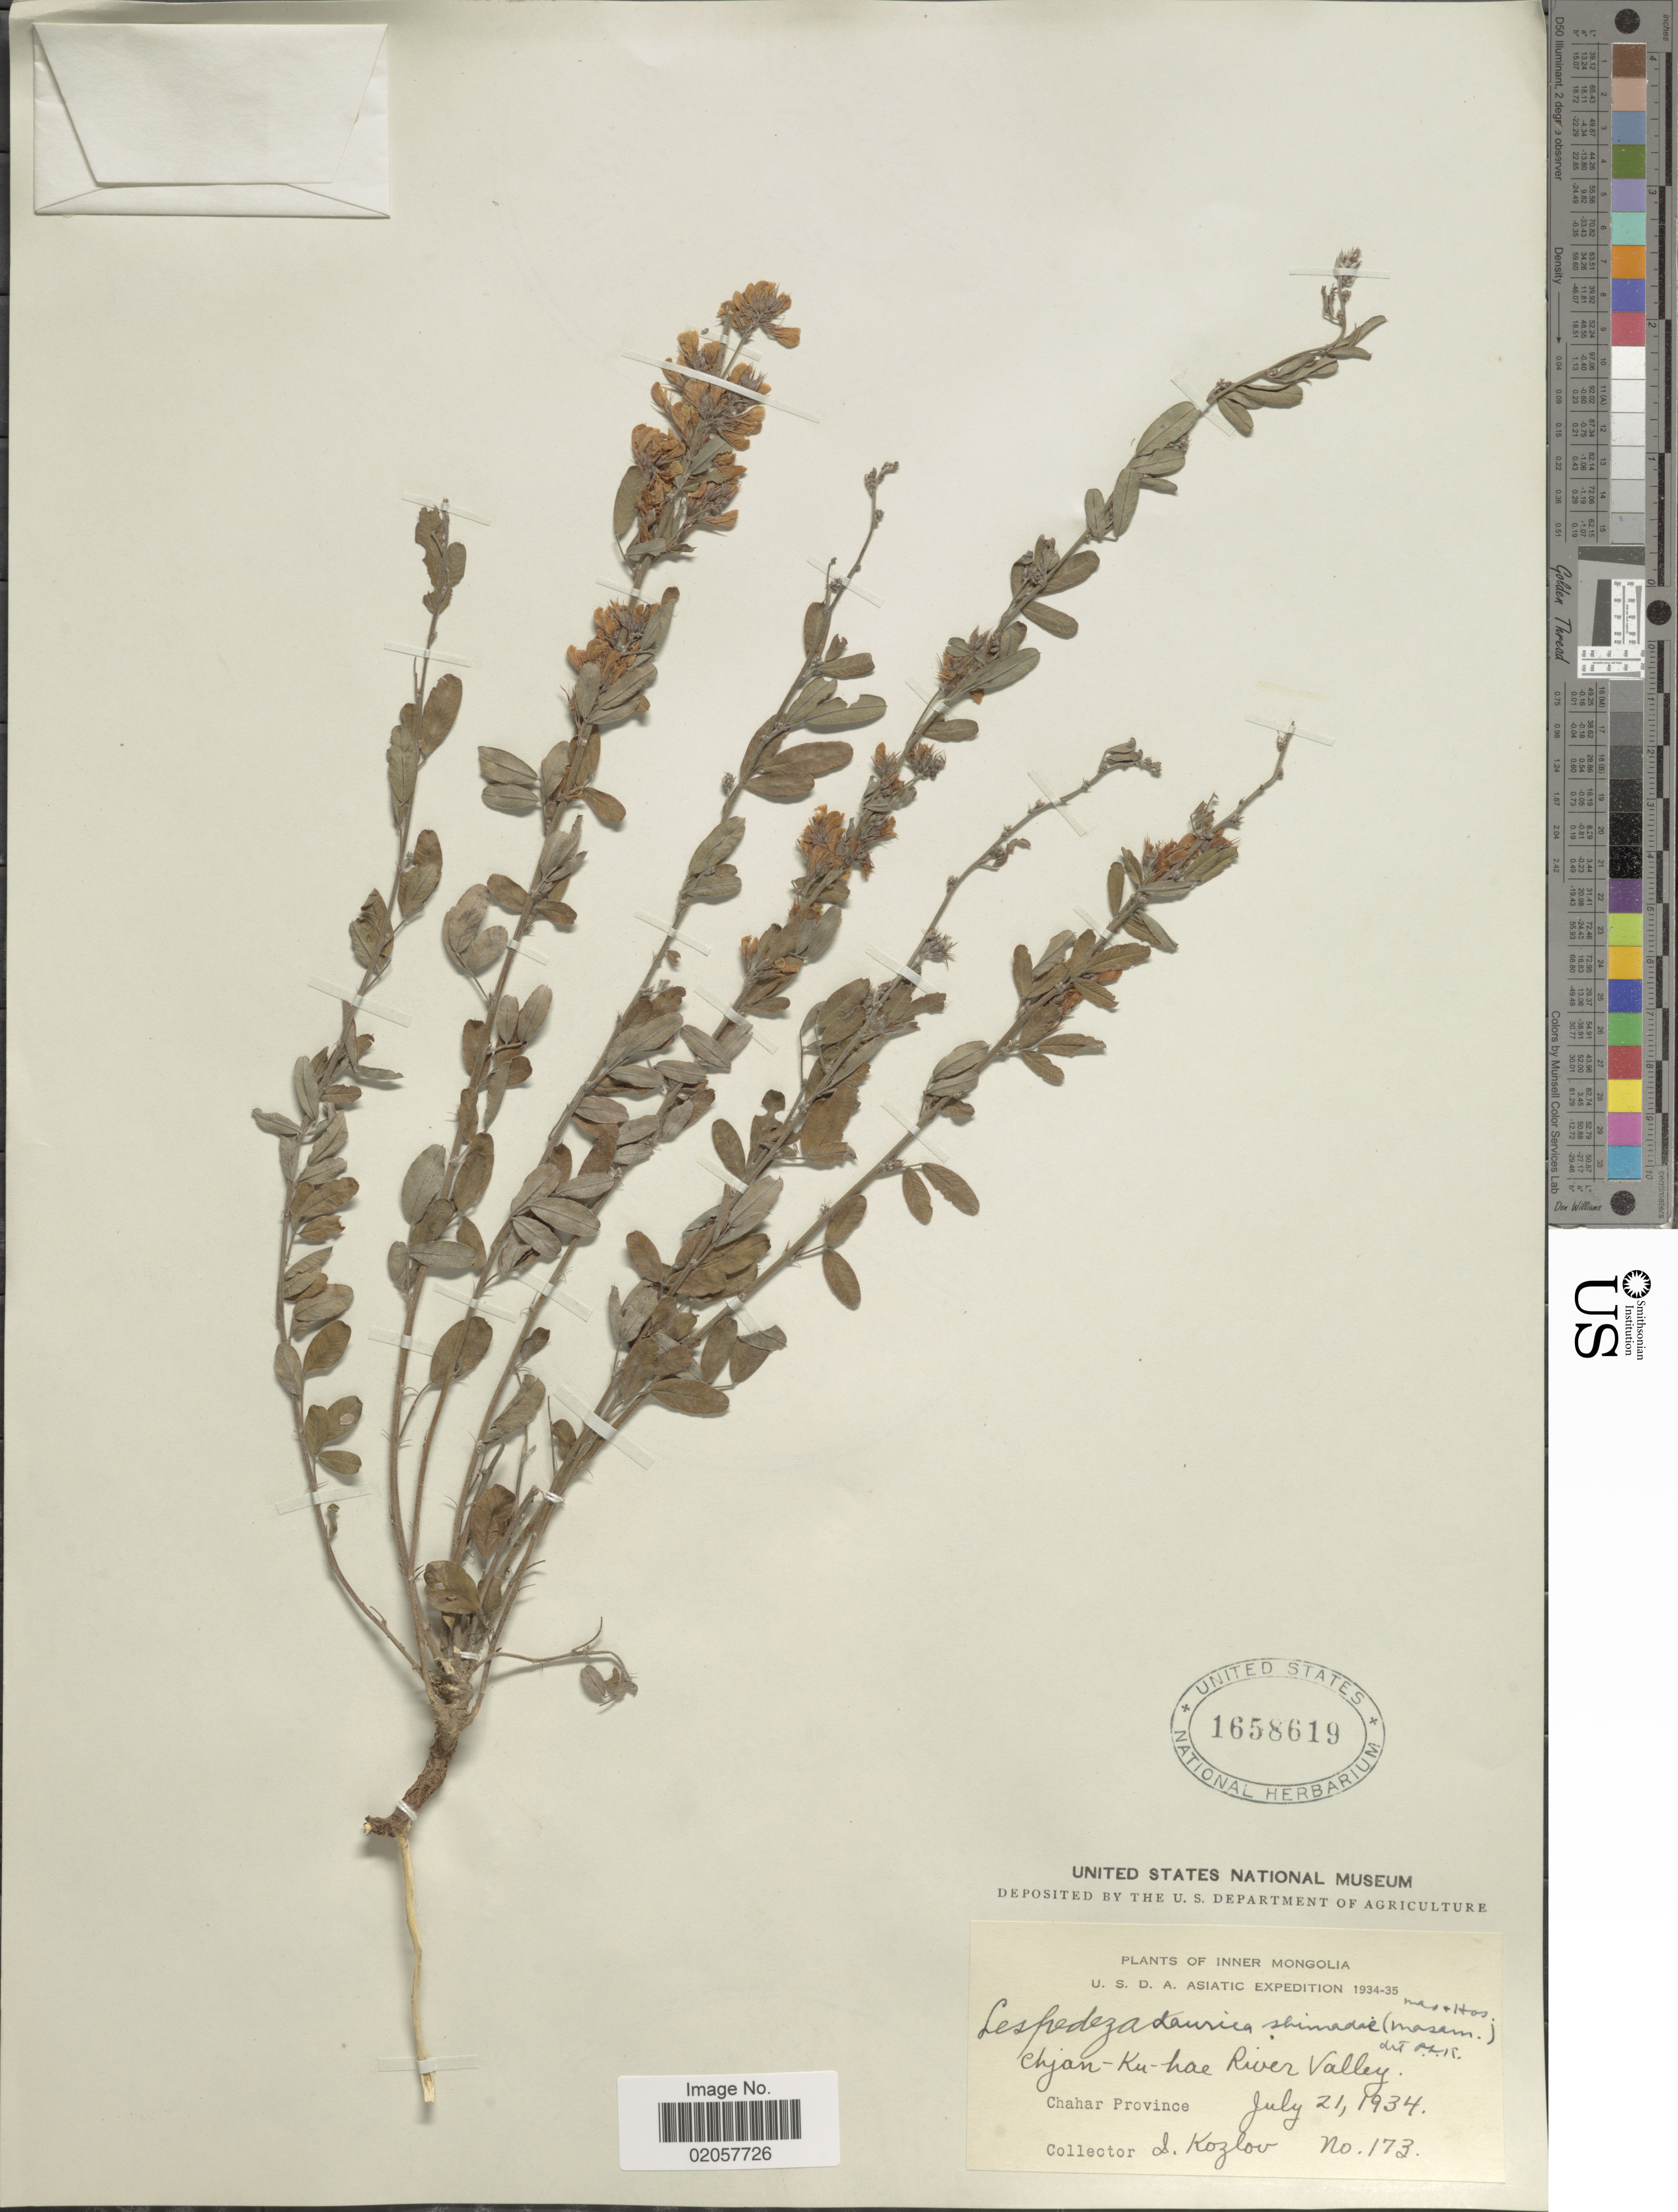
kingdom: Plantae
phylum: Tracheophyta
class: Magnoliopsida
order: Fabales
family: Fabaceae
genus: Lespedeza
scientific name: Lespedeza davurica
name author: (Laxm.) Schindl.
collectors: D. Kozlou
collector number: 173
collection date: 1934-07-21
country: China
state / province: Nei Monggol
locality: Inner Mongolia, Chjan-Ku-hae River Valley, Chahar Province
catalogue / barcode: US 1658619